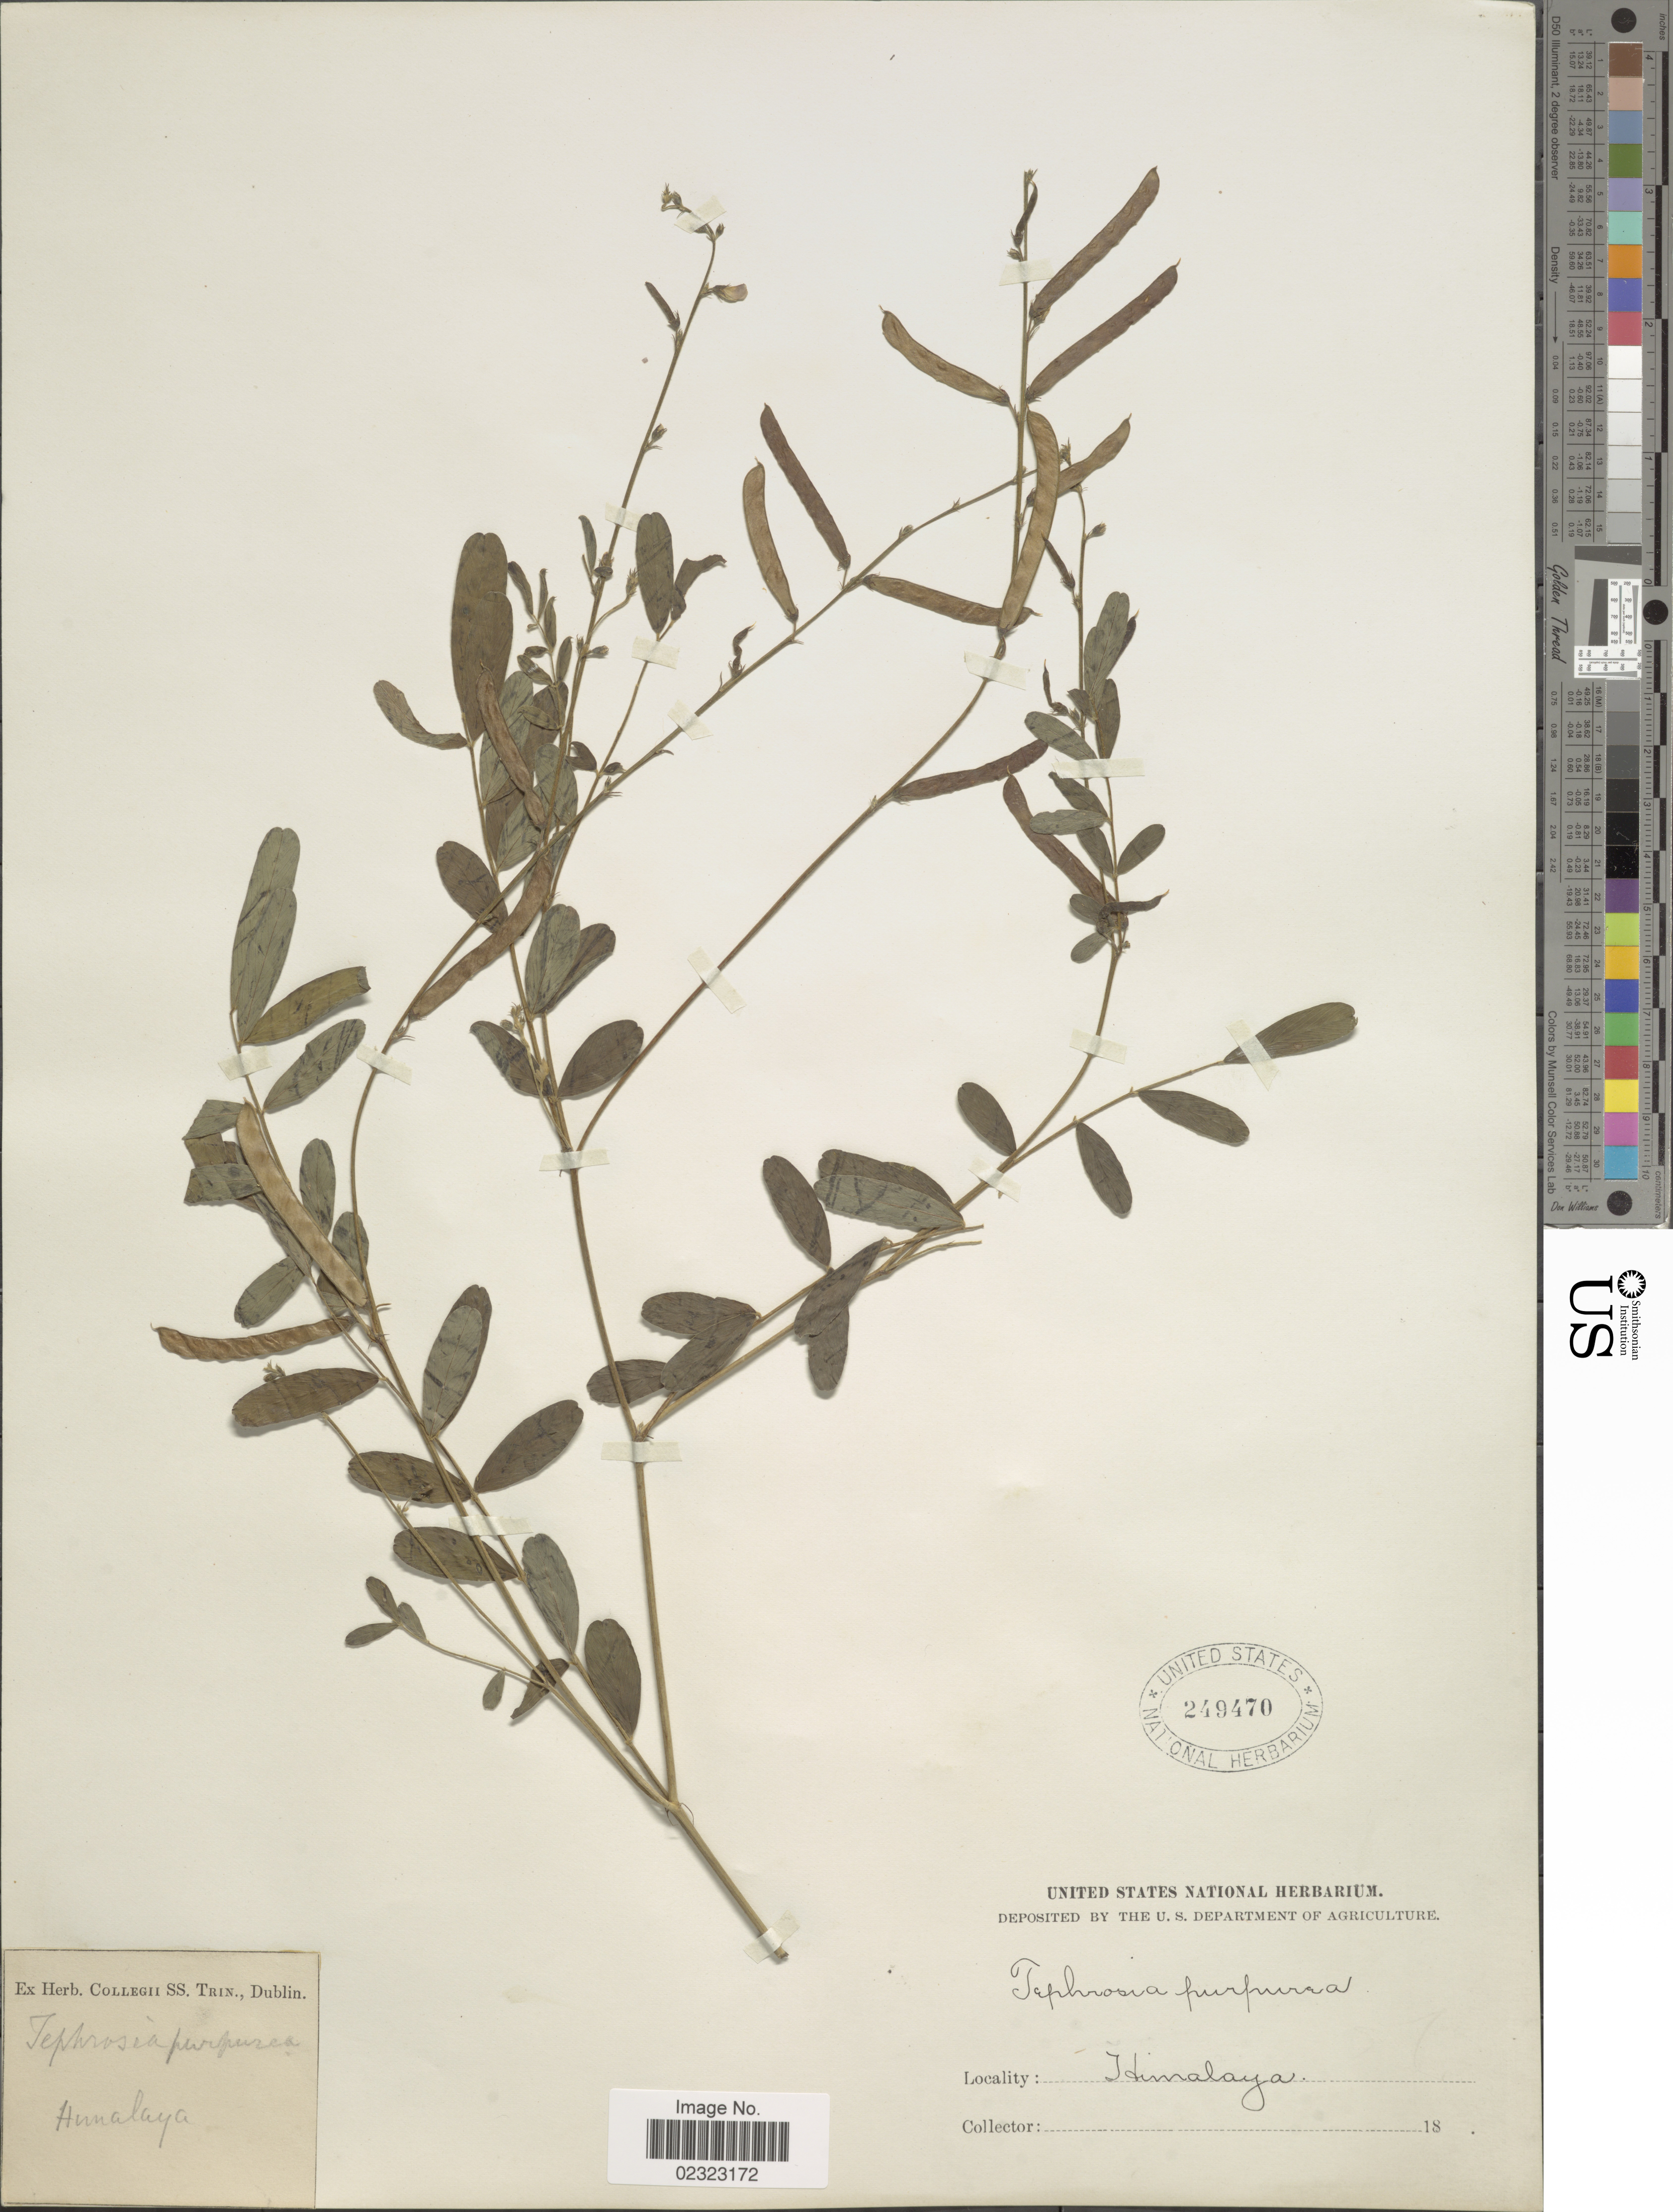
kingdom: Plantae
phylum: Tracheophyta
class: Magnoliopsida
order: Fabales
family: Fabaceae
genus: Tephrosia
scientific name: Tephrosia purpurea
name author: (L.) Pers.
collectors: ex Herb. Collegii SS. Trin.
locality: Himalaya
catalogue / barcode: US 249470